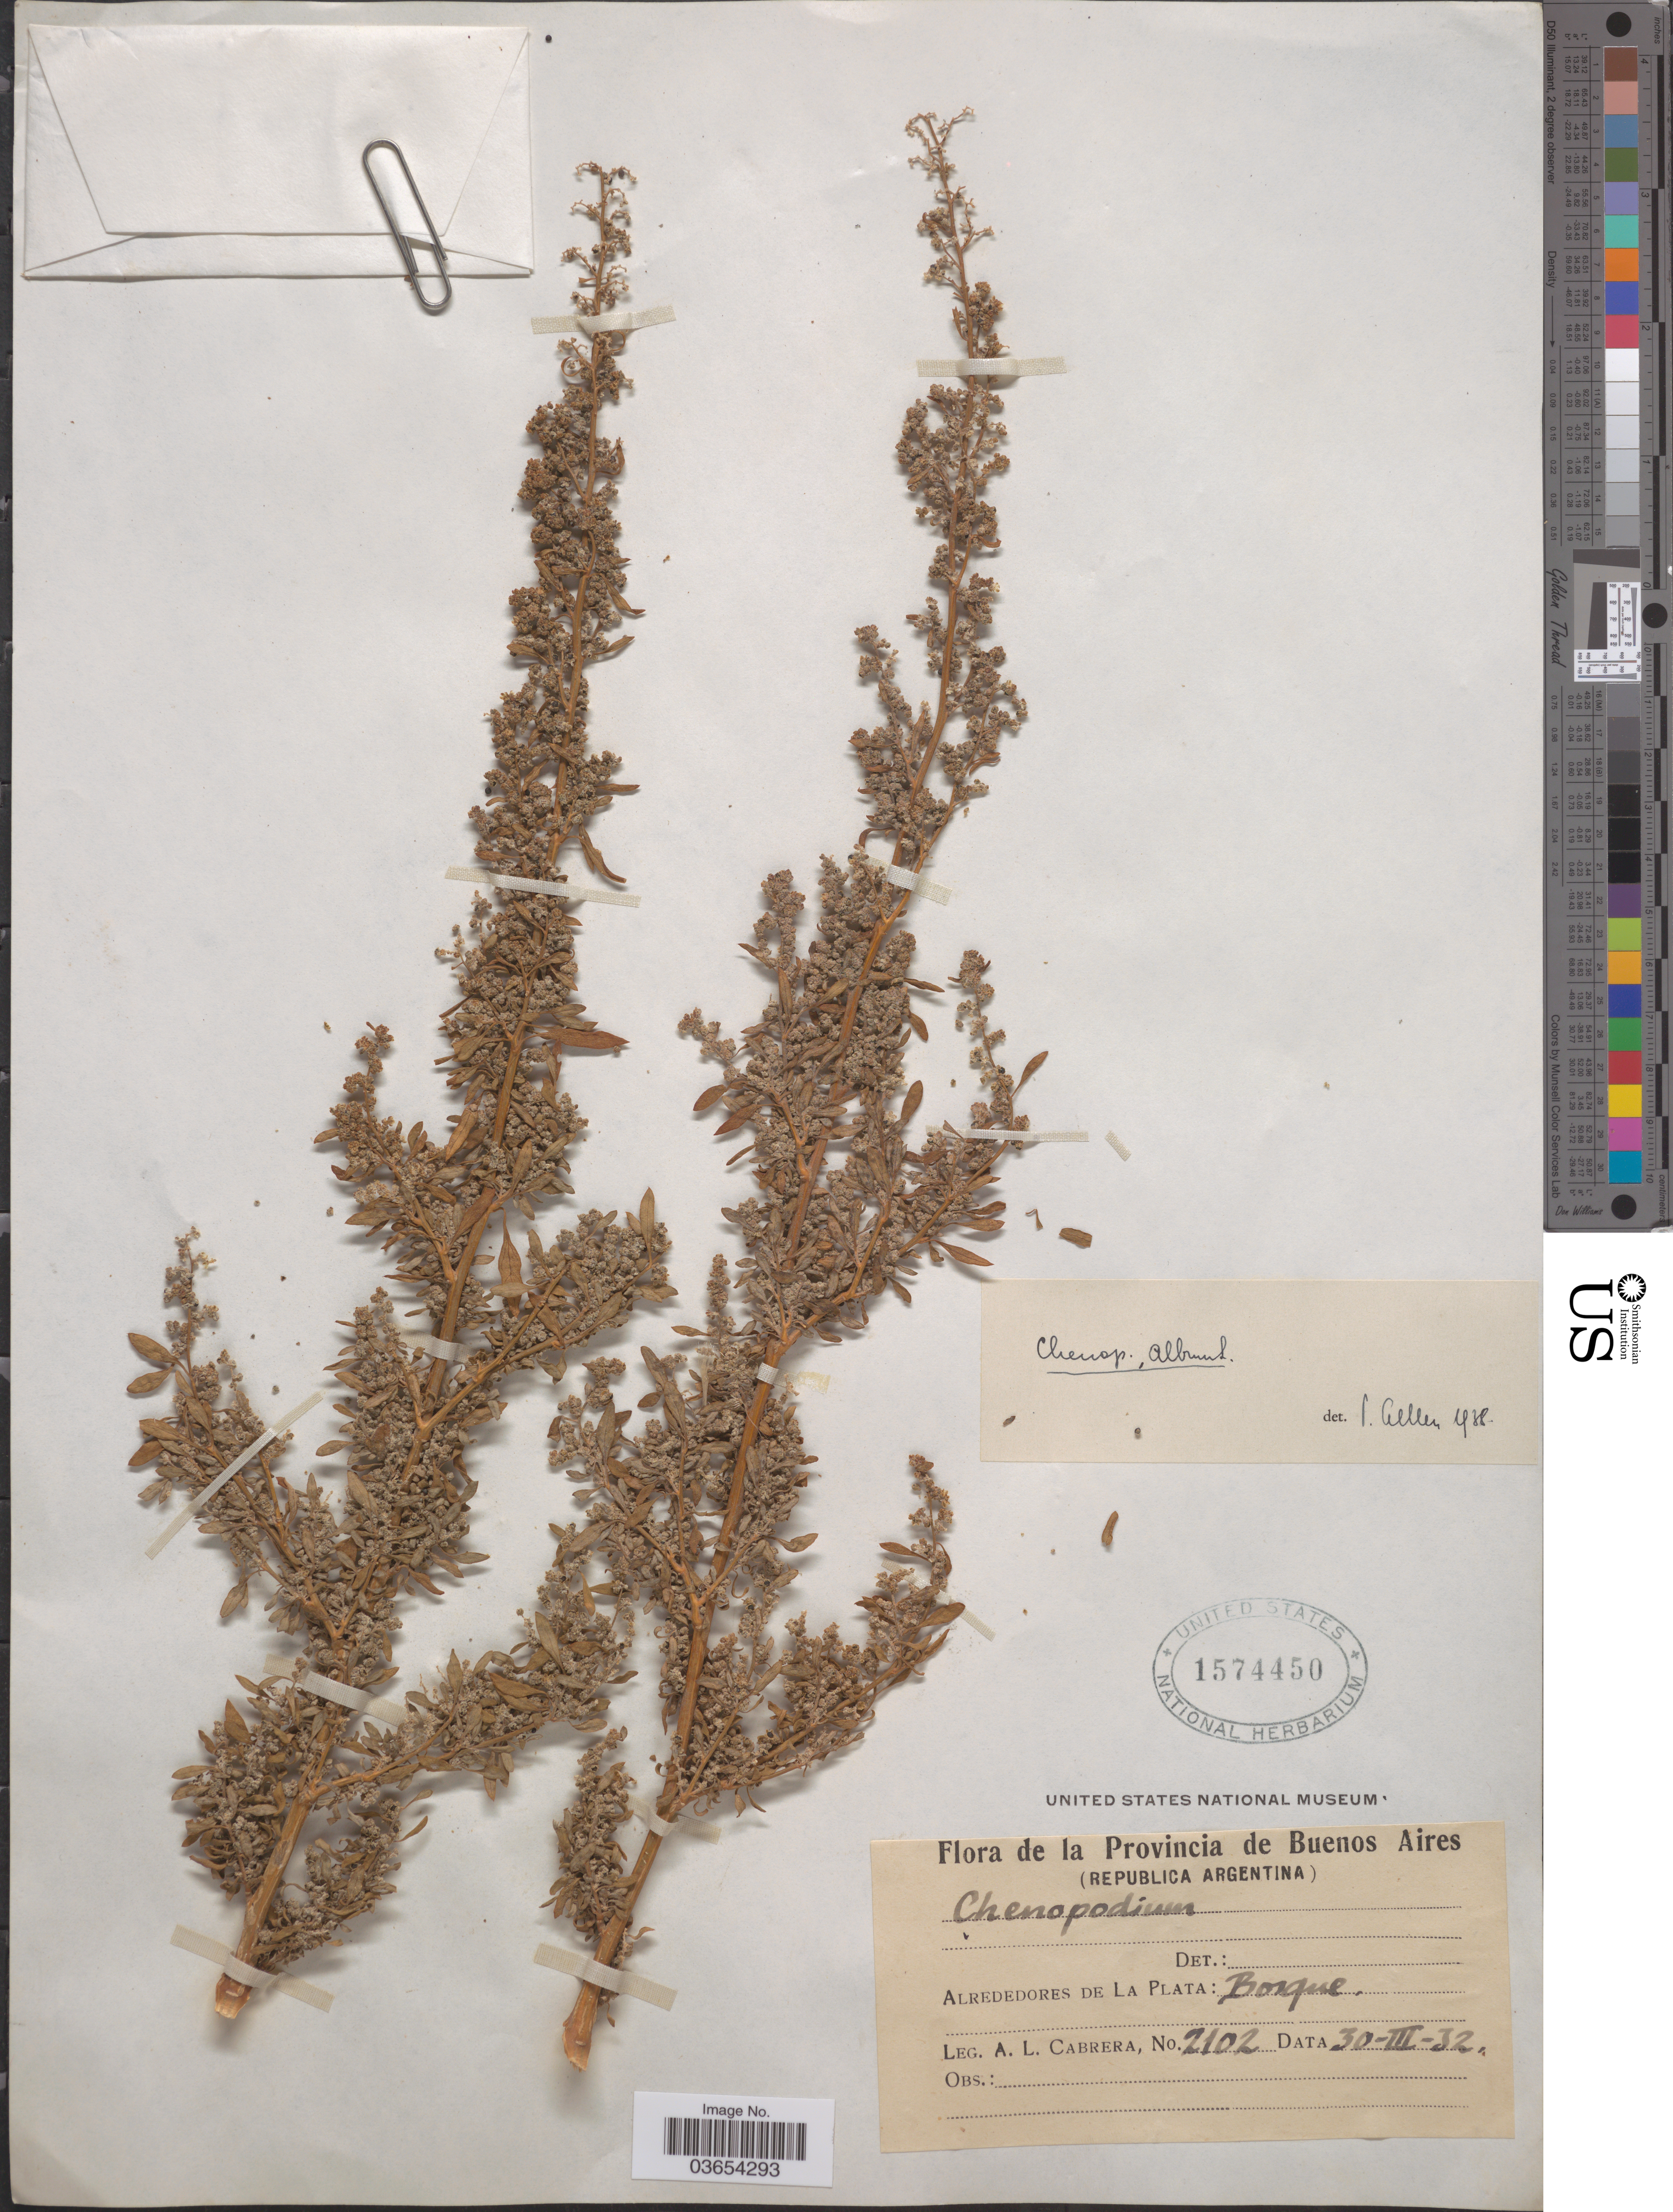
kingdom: Plantae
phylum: Tracheophyta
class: Magnoliopsida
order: Caryophyllales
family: Amaranthaceae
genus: Chenopodium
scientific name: Chenopodium album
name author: L.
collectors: A. L. Cabrera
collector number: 2102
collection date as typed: Transcribed d/m/y: 30/3/32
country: Argentina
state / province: Buenos Aires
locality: Alrededores de La Plata: Bosque.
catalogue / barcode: US 1574450